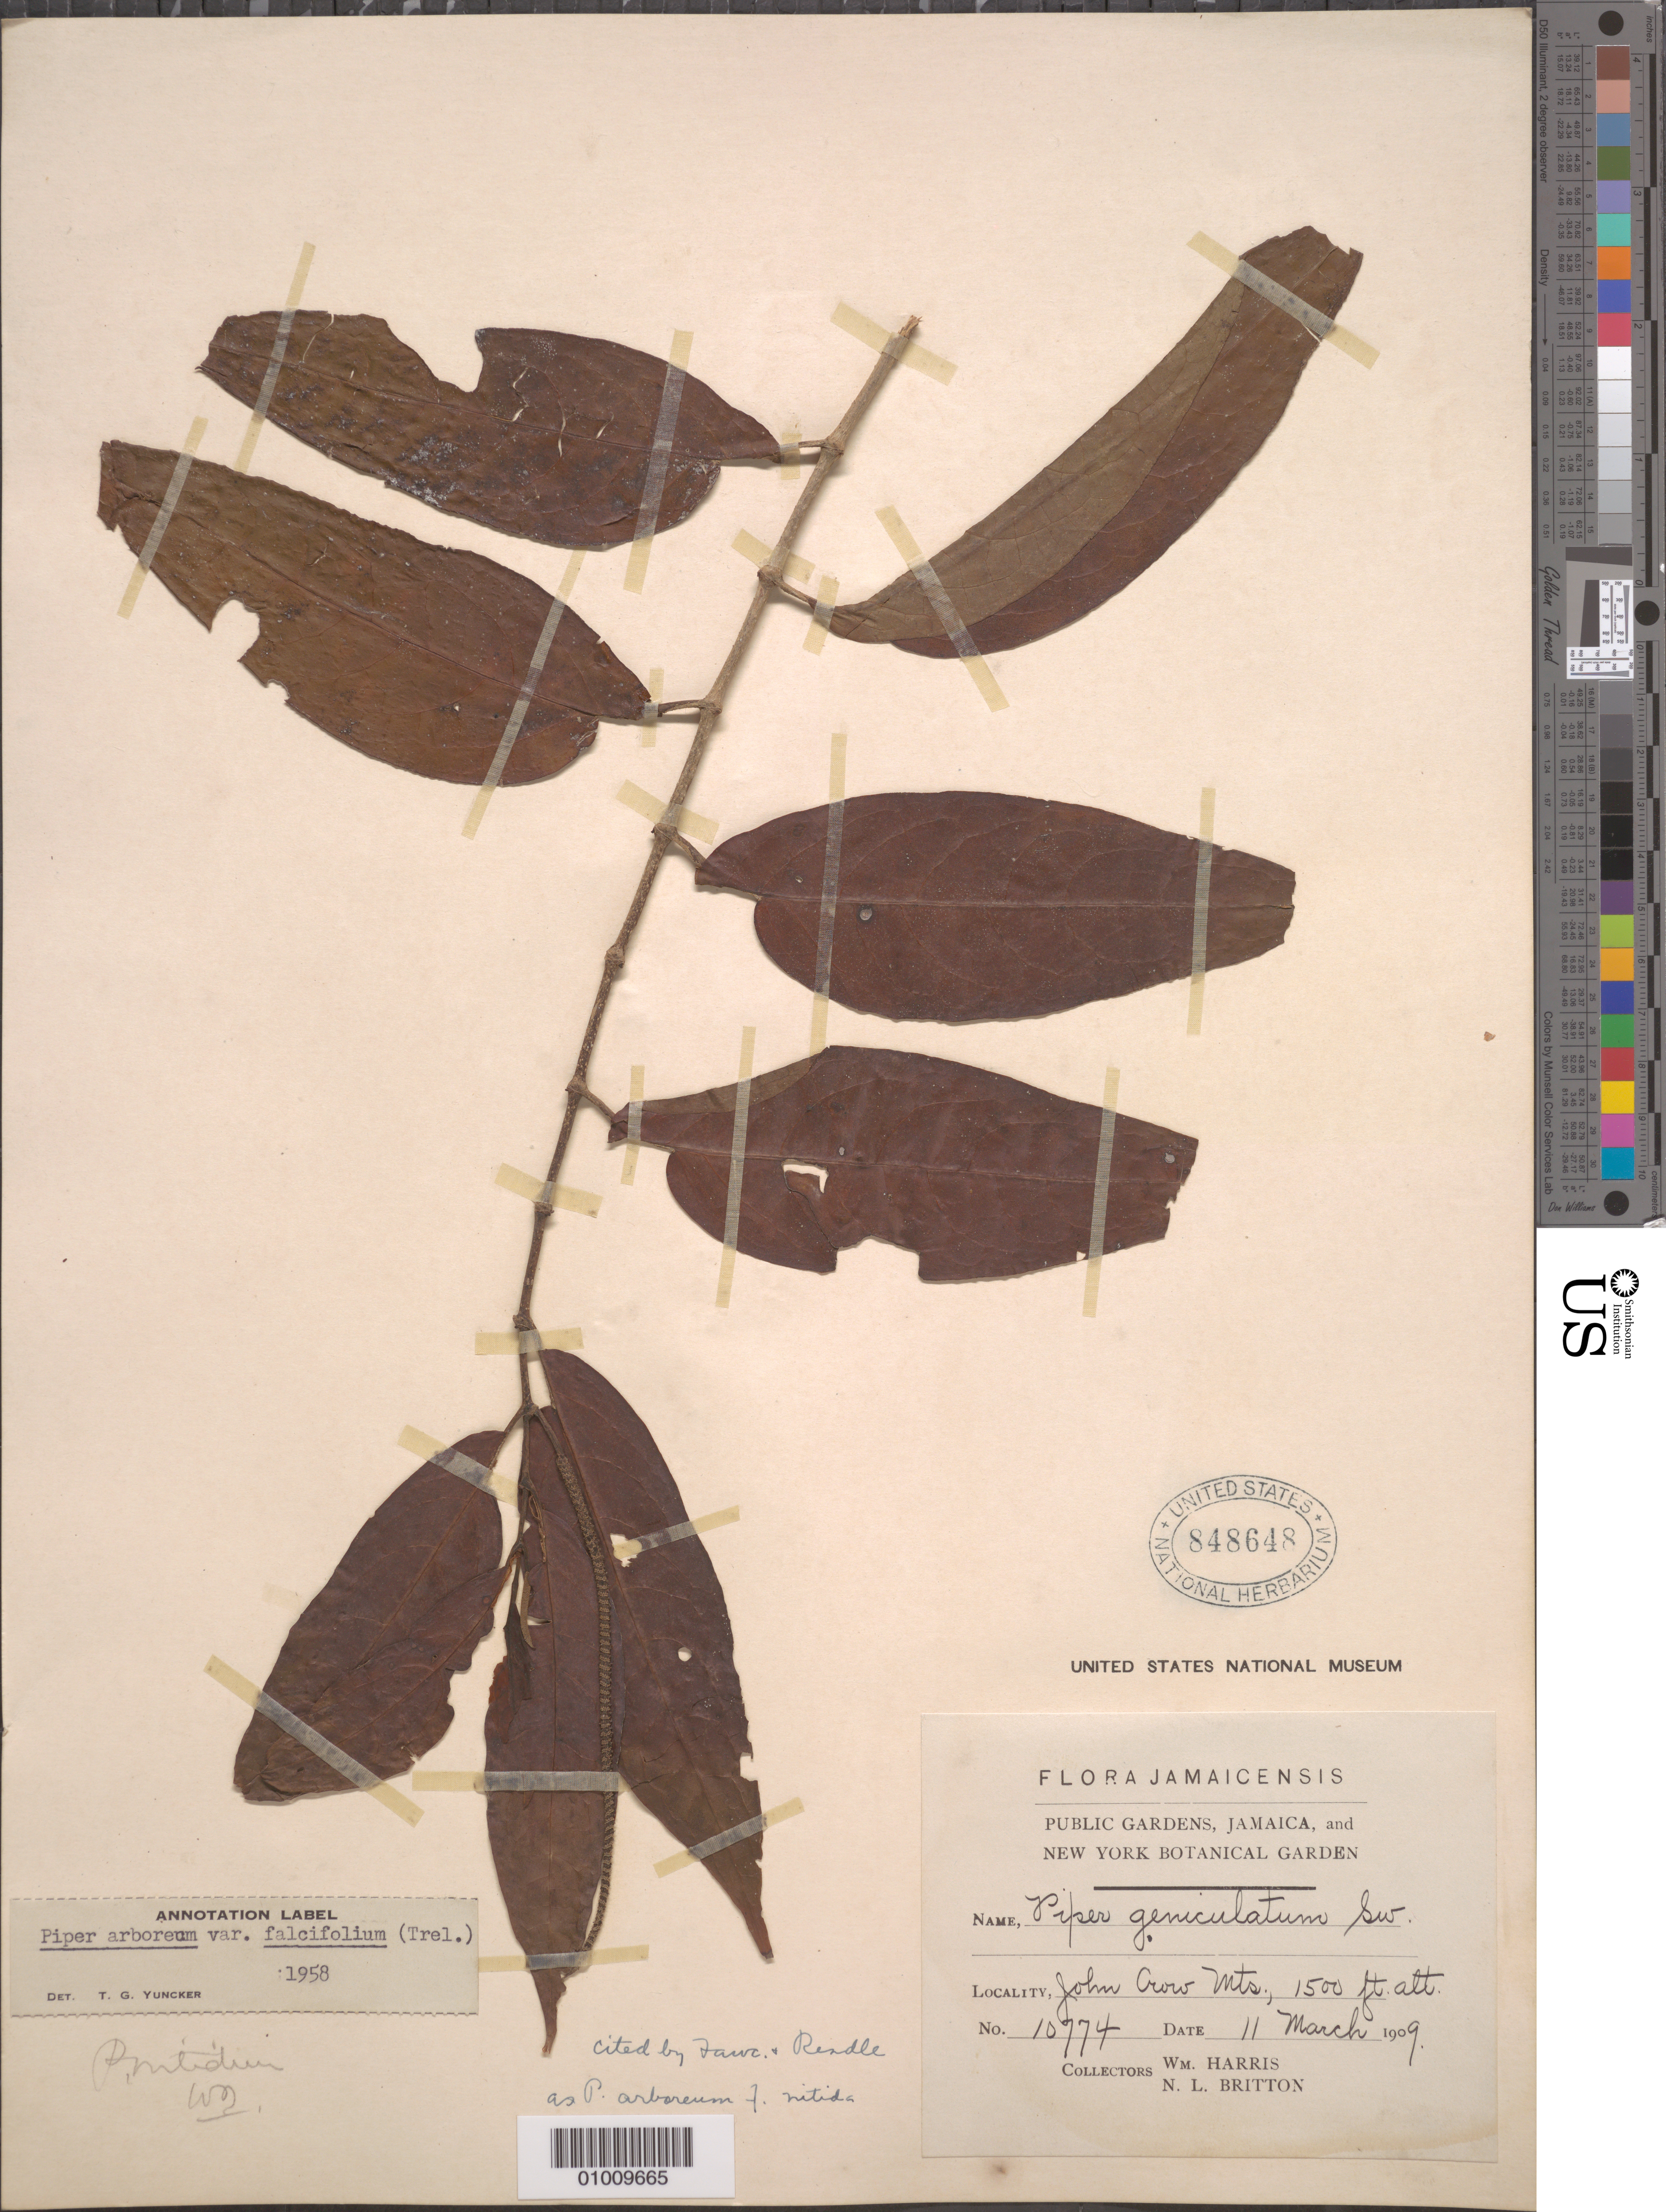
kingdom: Plantae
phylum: Tracheophyta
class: Magnoliopsida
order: Piperales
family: Piperaceae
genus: Piper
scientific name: Piper arboreum var. arboreum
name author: Aubl.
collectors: W. Harris & N. Britton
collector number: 10774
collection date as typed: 11 Mar 1909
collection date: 1909-03-11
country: Jamaica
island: Jamaica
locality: John Crow Mts.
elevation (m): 457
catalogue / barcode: US 848648